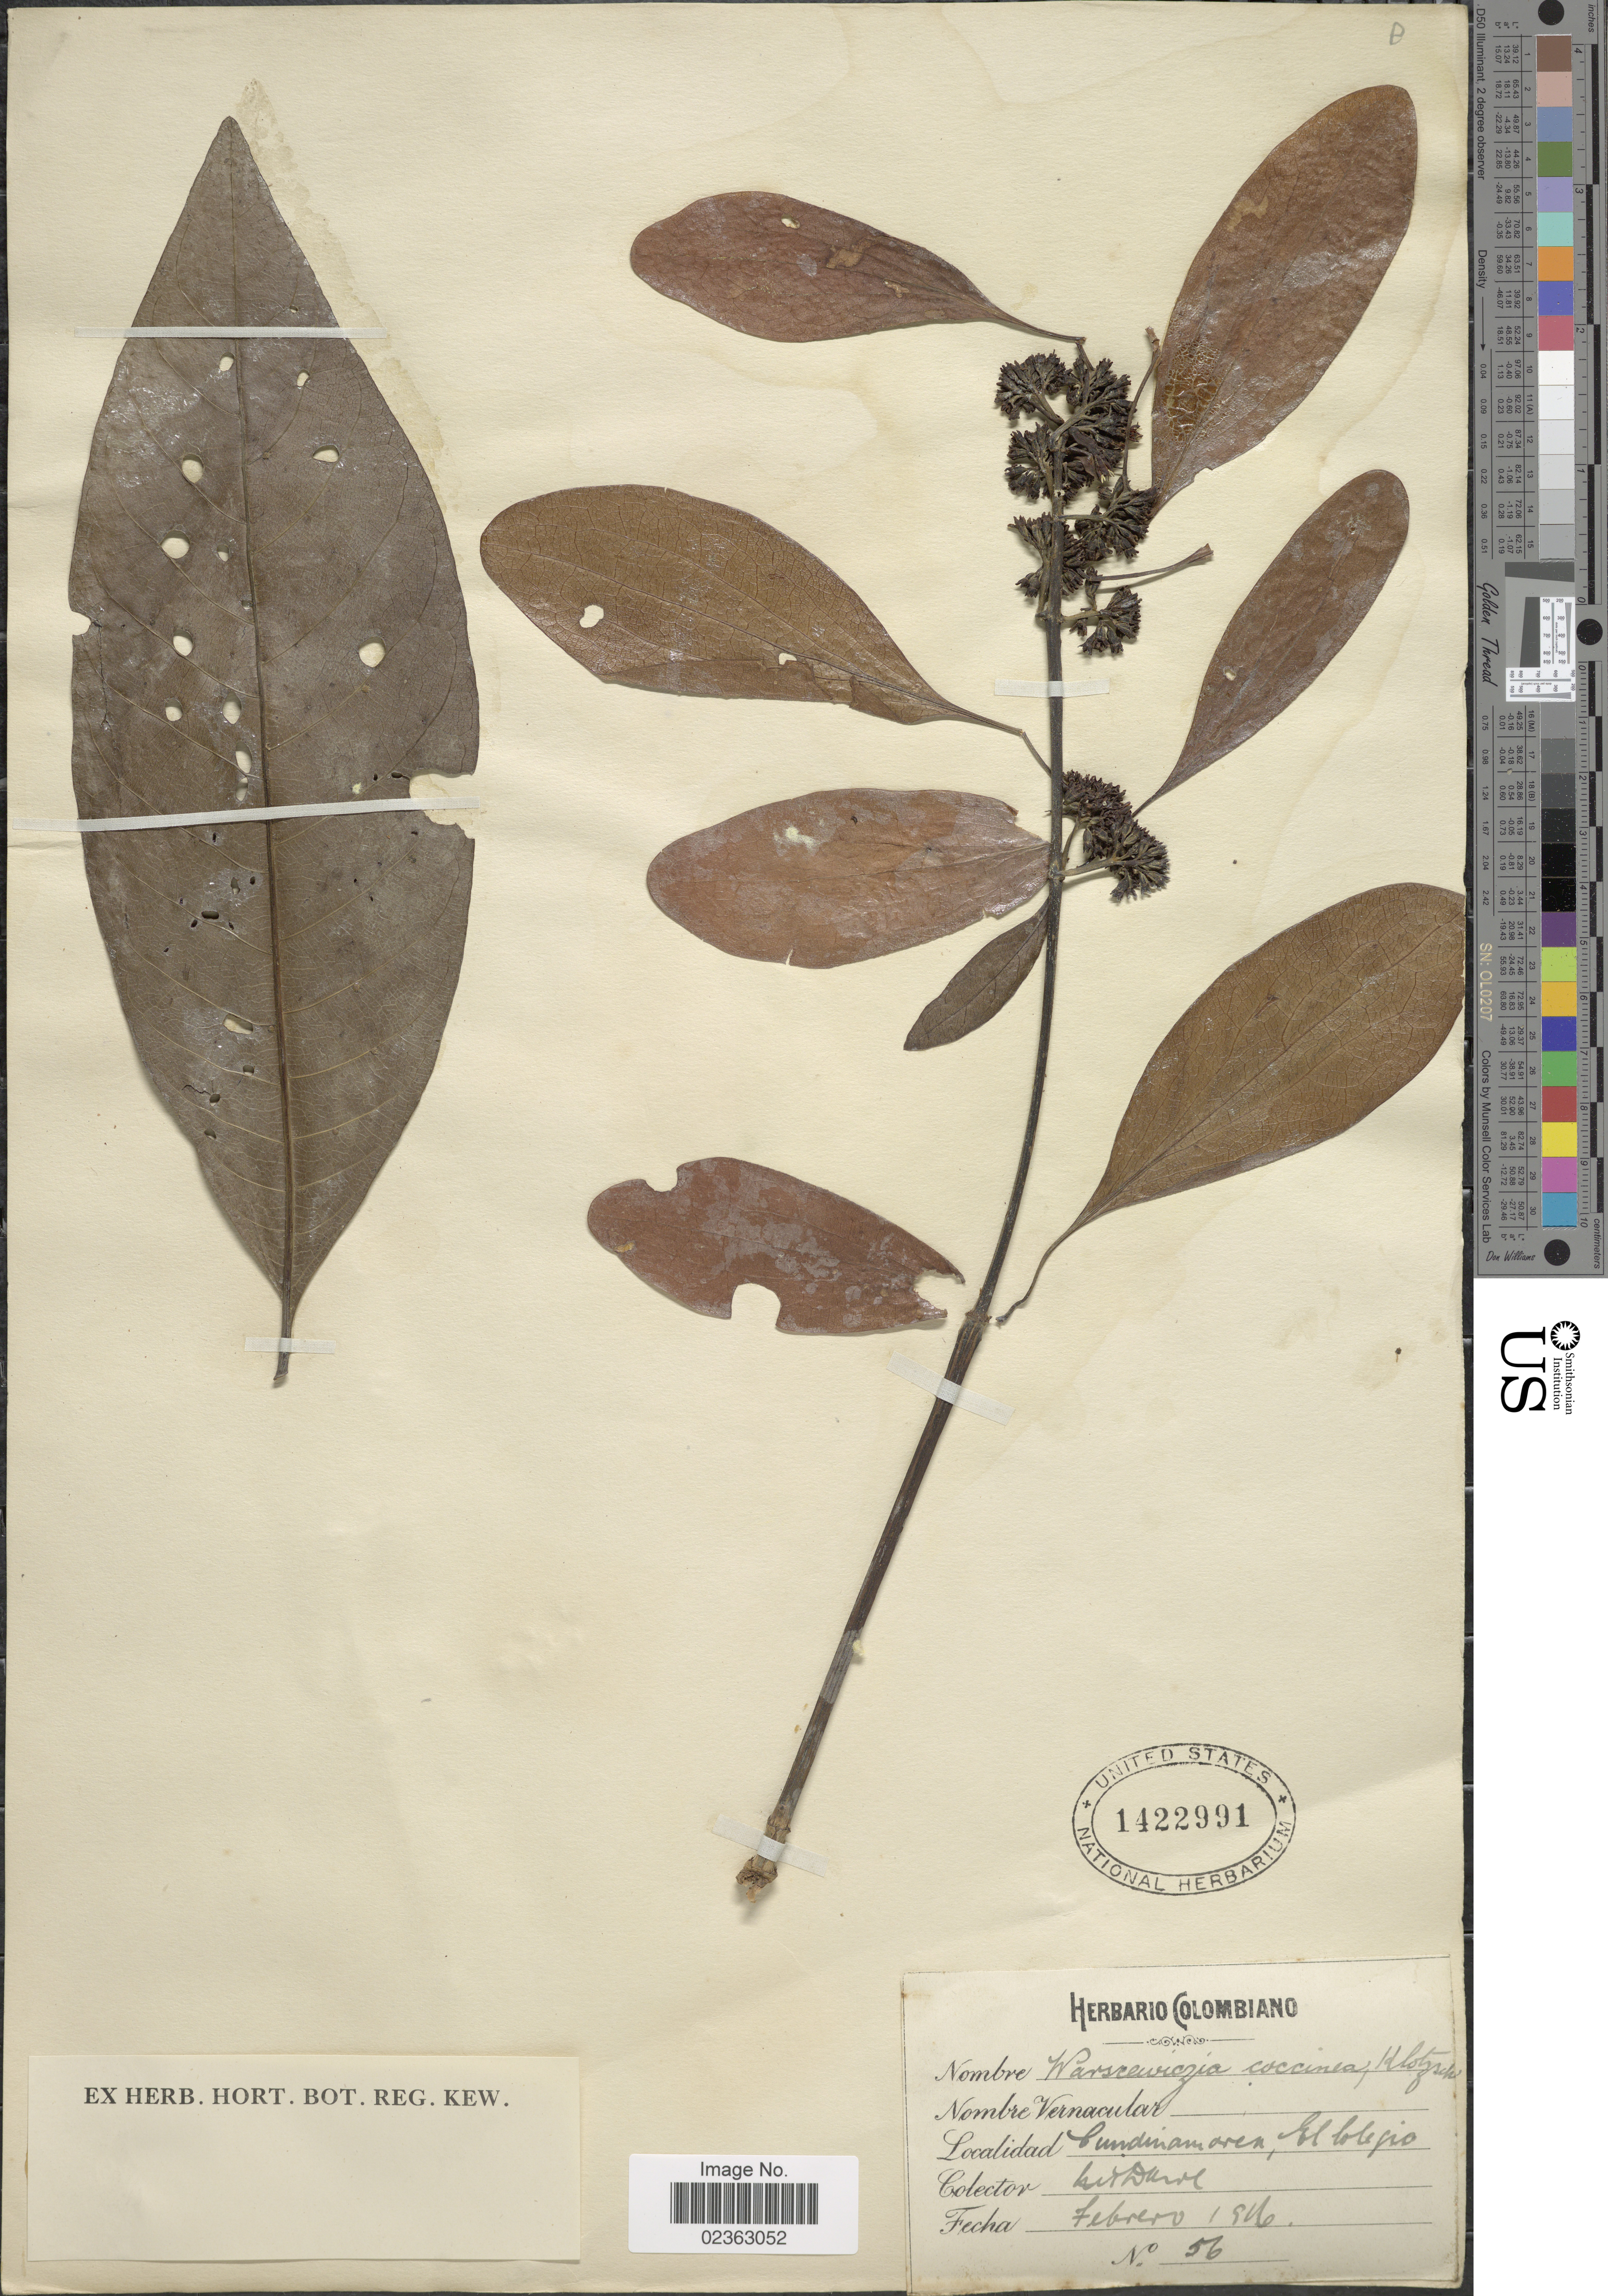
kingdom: Plantae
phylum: Tracheophyta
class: Magnoliopsida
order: Gentianales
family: Rubiaceae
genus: Warszewiczia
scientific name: Warszewiczia coccinea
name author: (Vahl) Klotzsch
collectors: M. T. Dawe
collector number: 56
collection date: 1916-02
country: Colombia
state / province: Cundinamarca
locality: El Colegio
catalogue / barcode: US 1422991